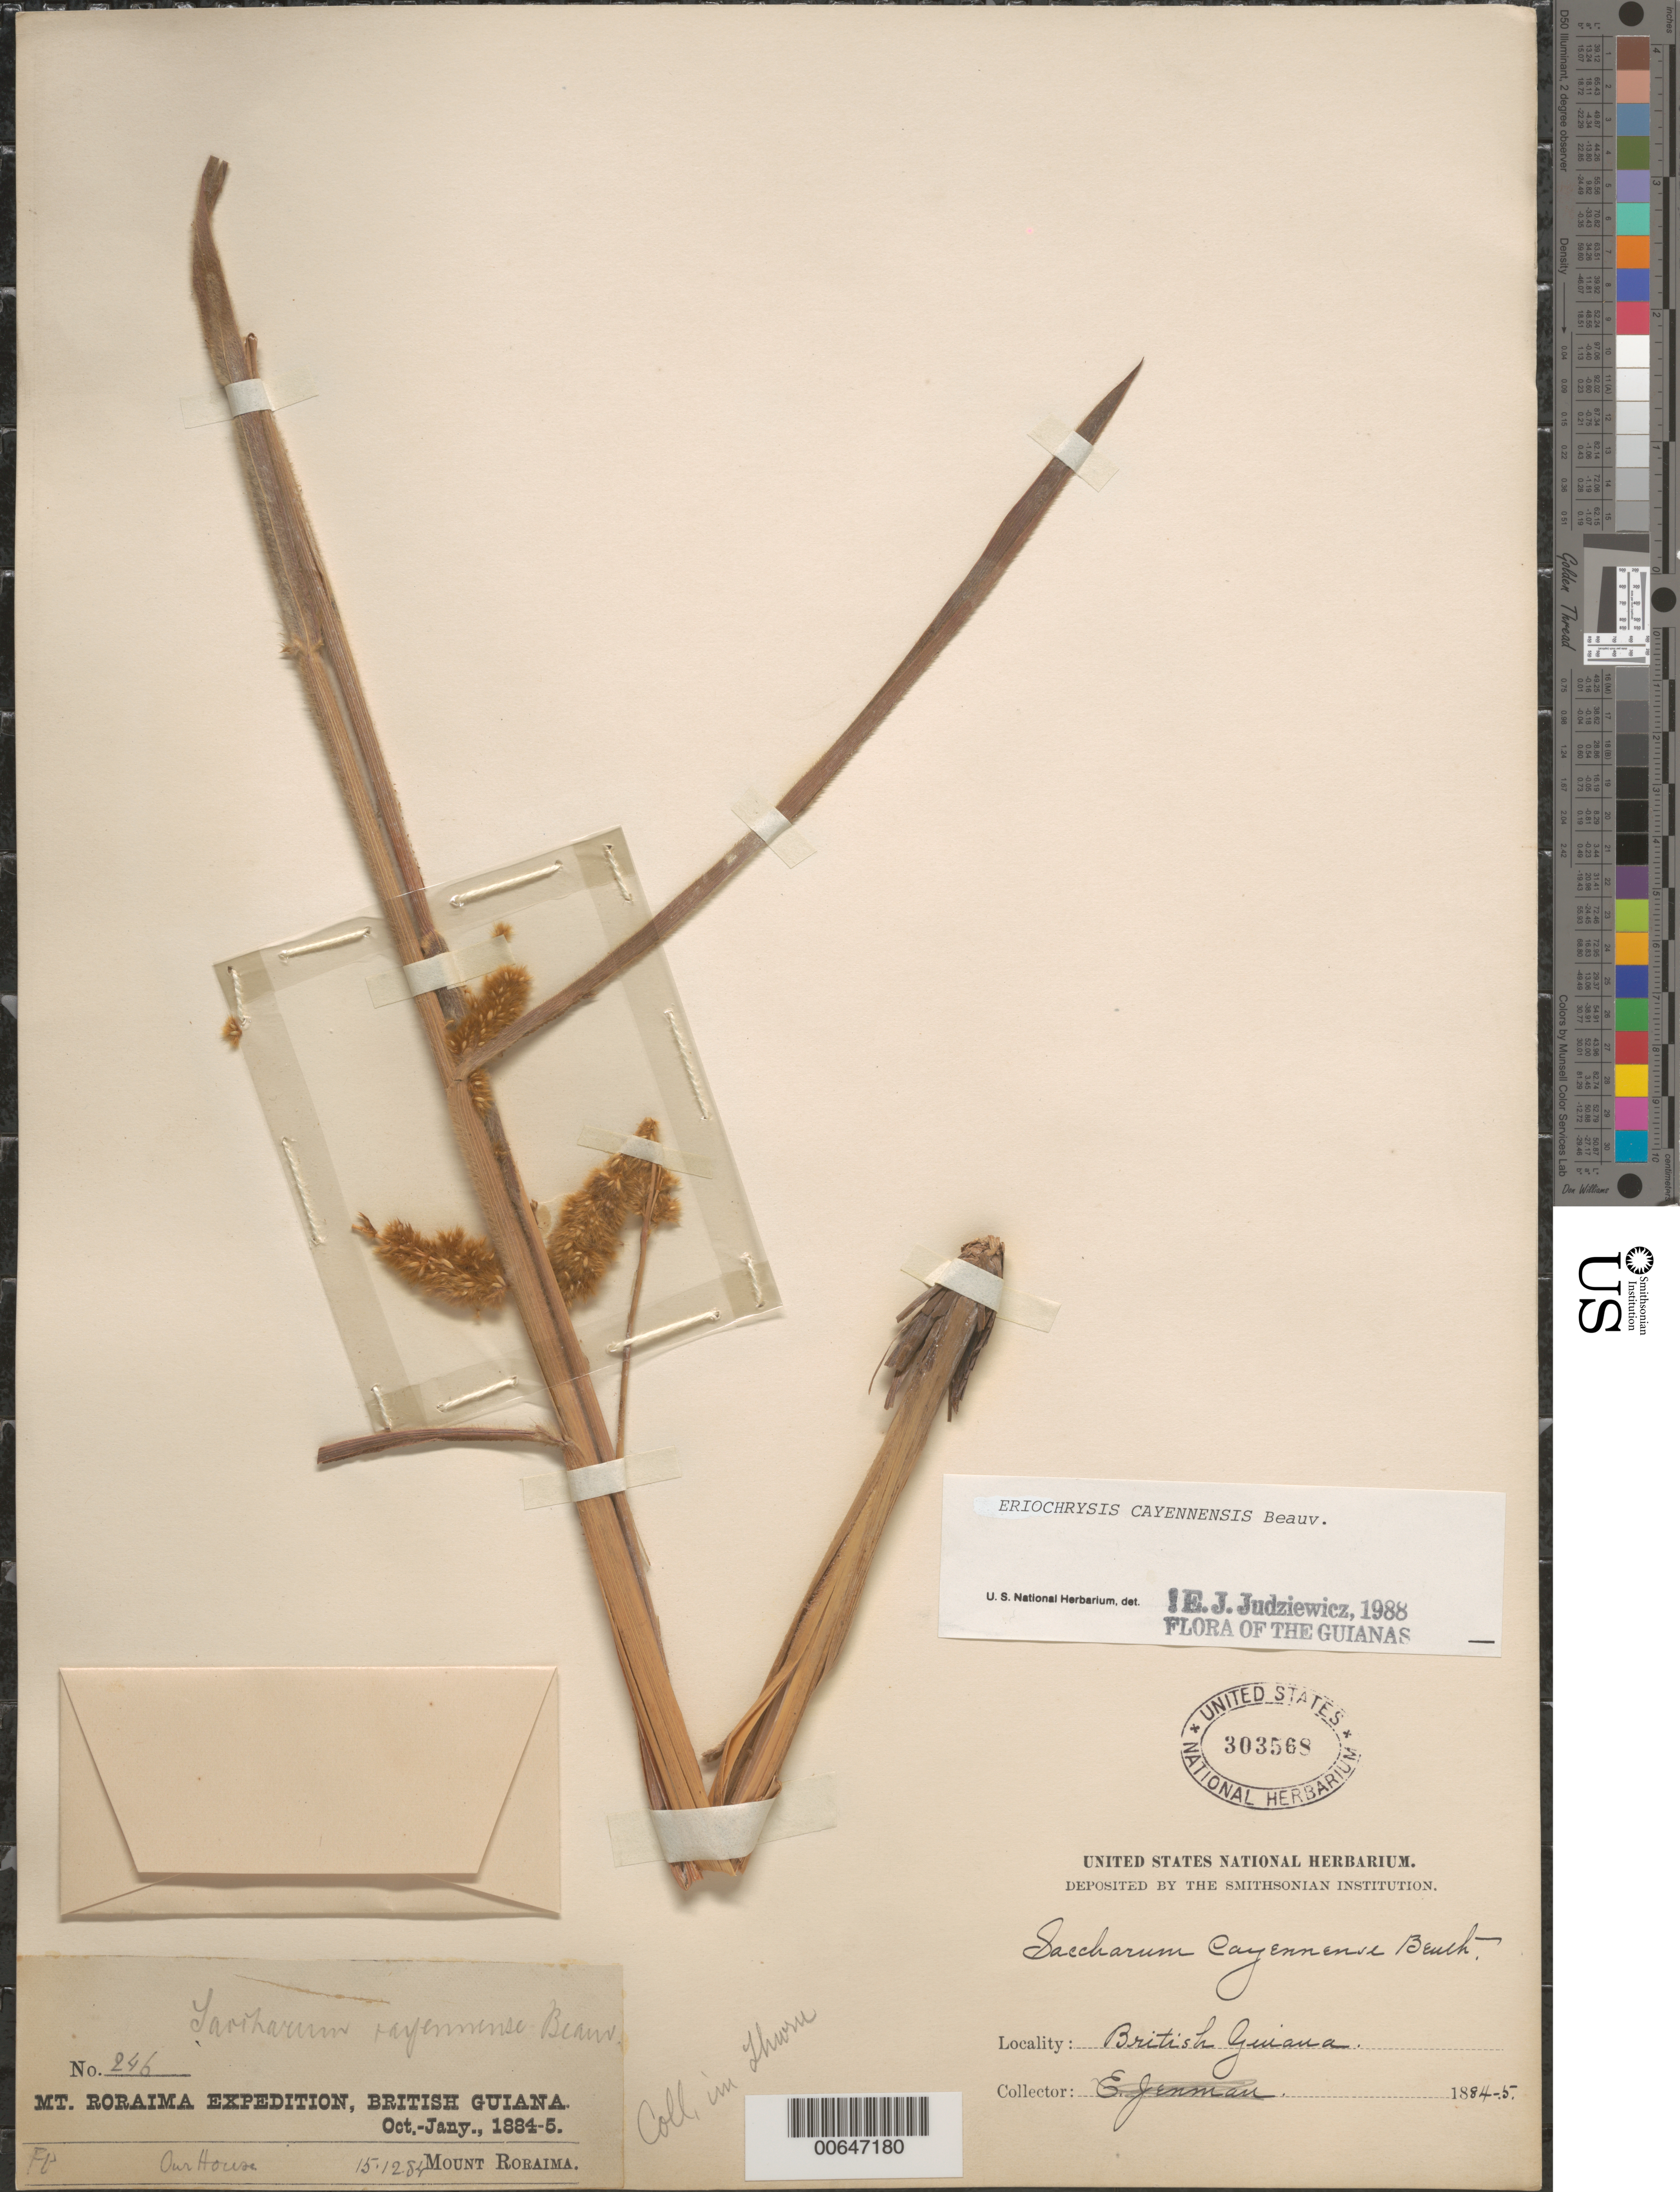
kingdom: Plantae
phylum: Tracheophyta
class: Liliopsida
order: Poales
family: Poaceae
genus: Eriochrysis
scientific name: Eriochrysis cayennensis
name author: P. Beauv.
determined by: Judziewicz, E. J.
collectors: -. Thuoru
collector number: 246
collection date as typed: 15 December 1885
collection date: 1885-12-15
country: Guyana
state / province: Cuyuni-Mazaruni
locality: Mt. Roraima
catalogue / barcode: US 303568